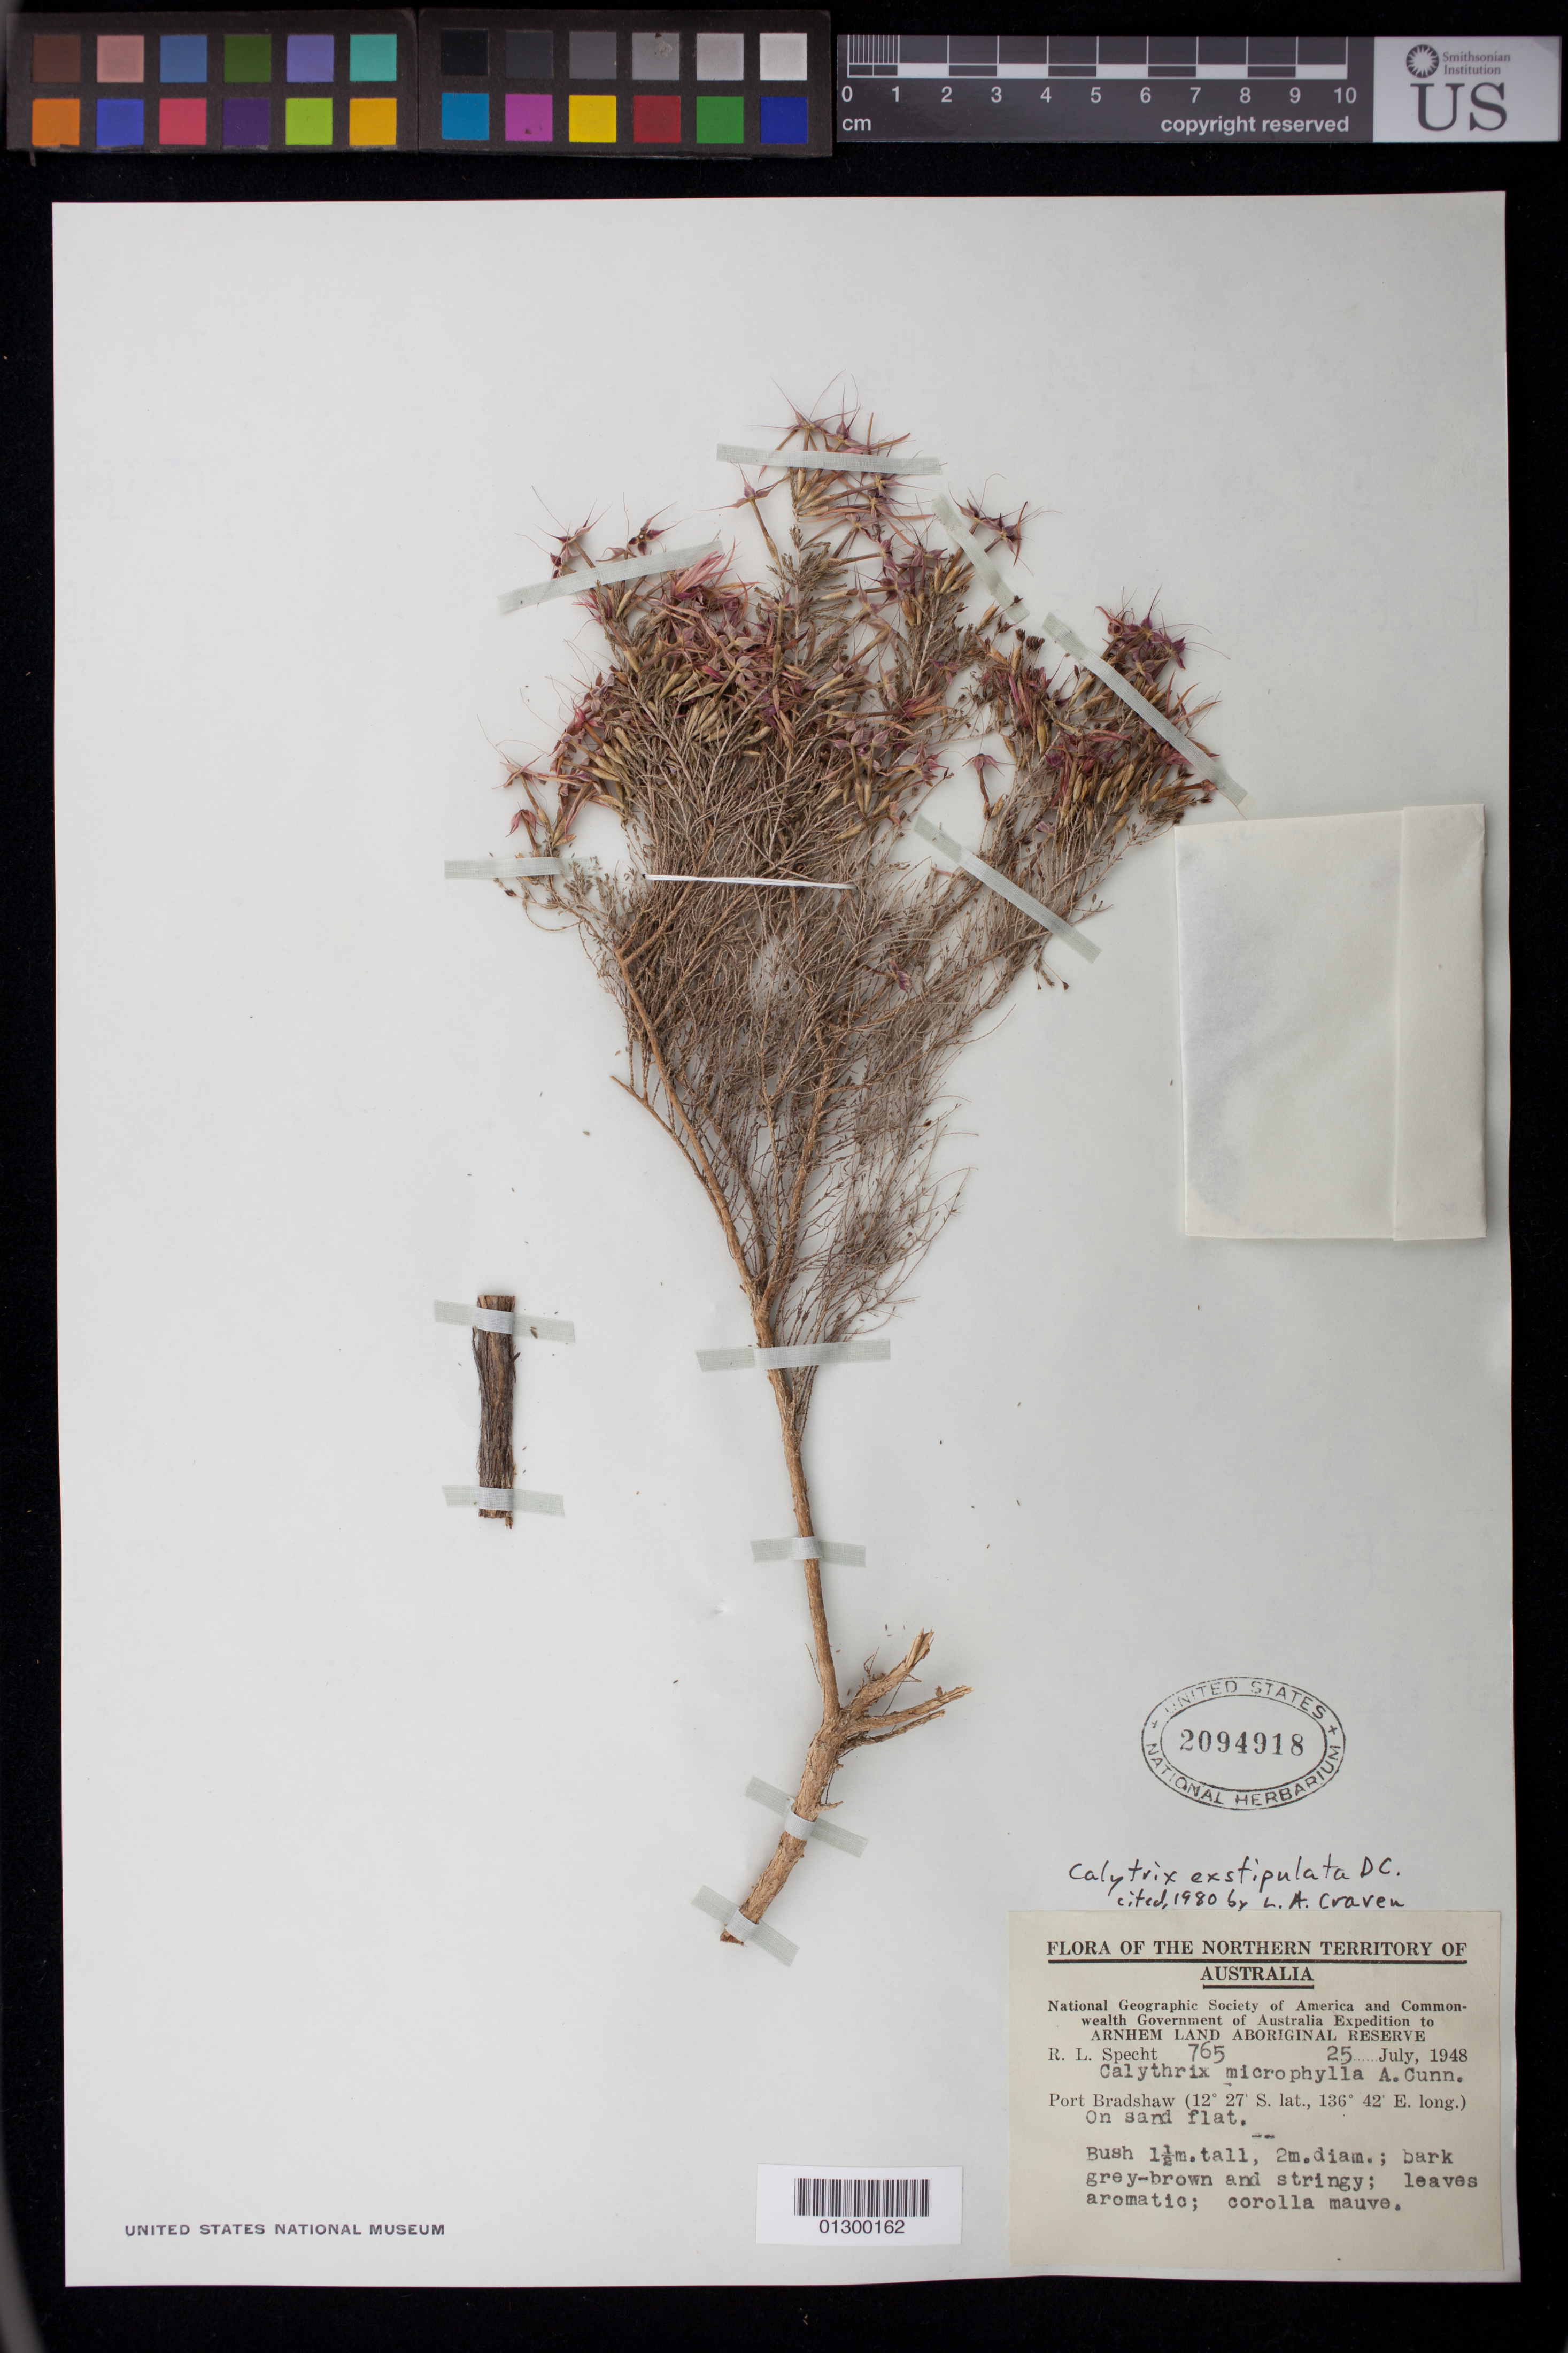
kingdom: Plantae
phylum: Tracheophyta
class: Magnoliopsida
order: Myrtales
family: Myrtaceae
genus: Calytrix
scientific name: Calytrix exstipulata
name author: D.C.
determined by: Craven, L. A.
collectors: R. L. Specht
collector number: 765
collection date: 1948-07-25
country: Australia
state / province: Northern Territory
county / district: East Arnhem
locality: Port Bradshaw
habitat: On sand flat.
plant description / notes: Bush 1.5 m. tall, 2 m. diam.; bark grey-brown and stringy; leaves aromatic; corolla mauve.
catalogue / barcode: US 2094918